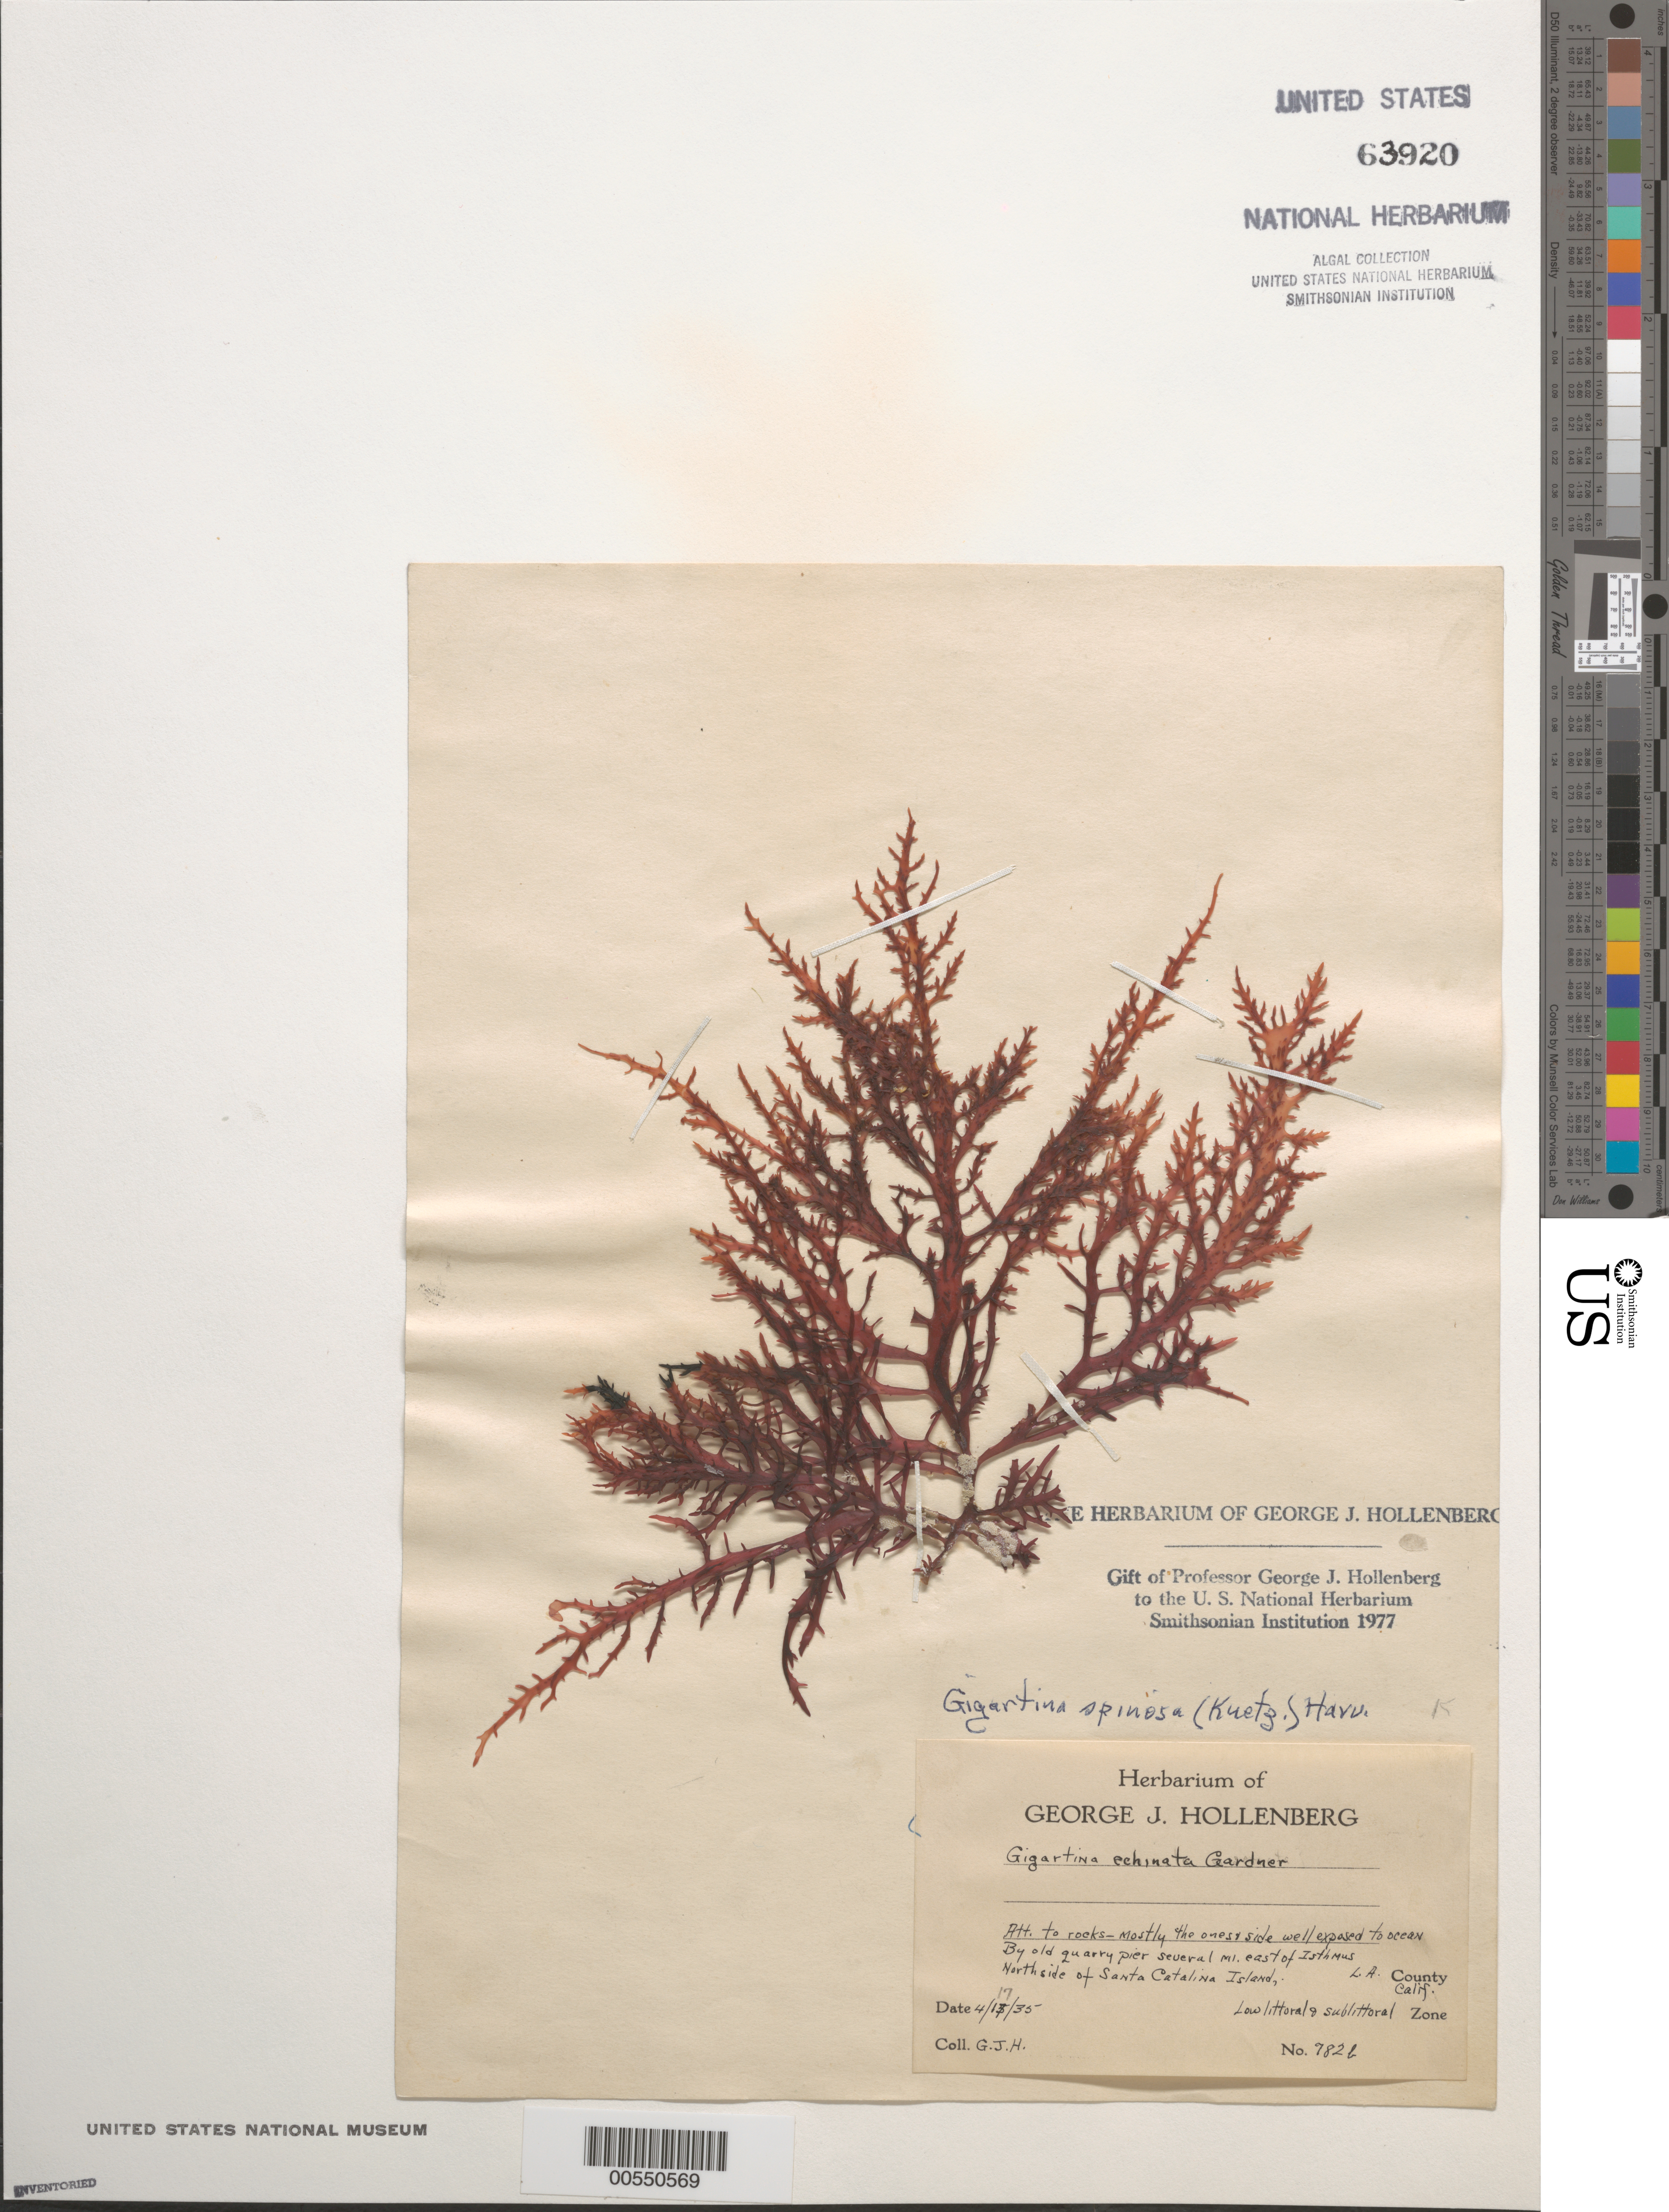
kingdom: Plantae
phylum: Rhodophyta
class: Florideophyceae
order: Gigartinales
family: Gigartinaceae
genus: Chondracanthus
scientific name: Chondracanthus spinosus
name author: (Kütz.) Guiry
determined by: Algae name updating Project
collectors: G. Hollenberg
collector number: GJH 782b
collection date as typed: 17 Apr 1935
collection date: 1935-04-17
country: United States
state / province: California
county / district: Los Angeles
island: Santa Catalina Island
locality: East of Isthmus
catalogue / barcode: US 63920